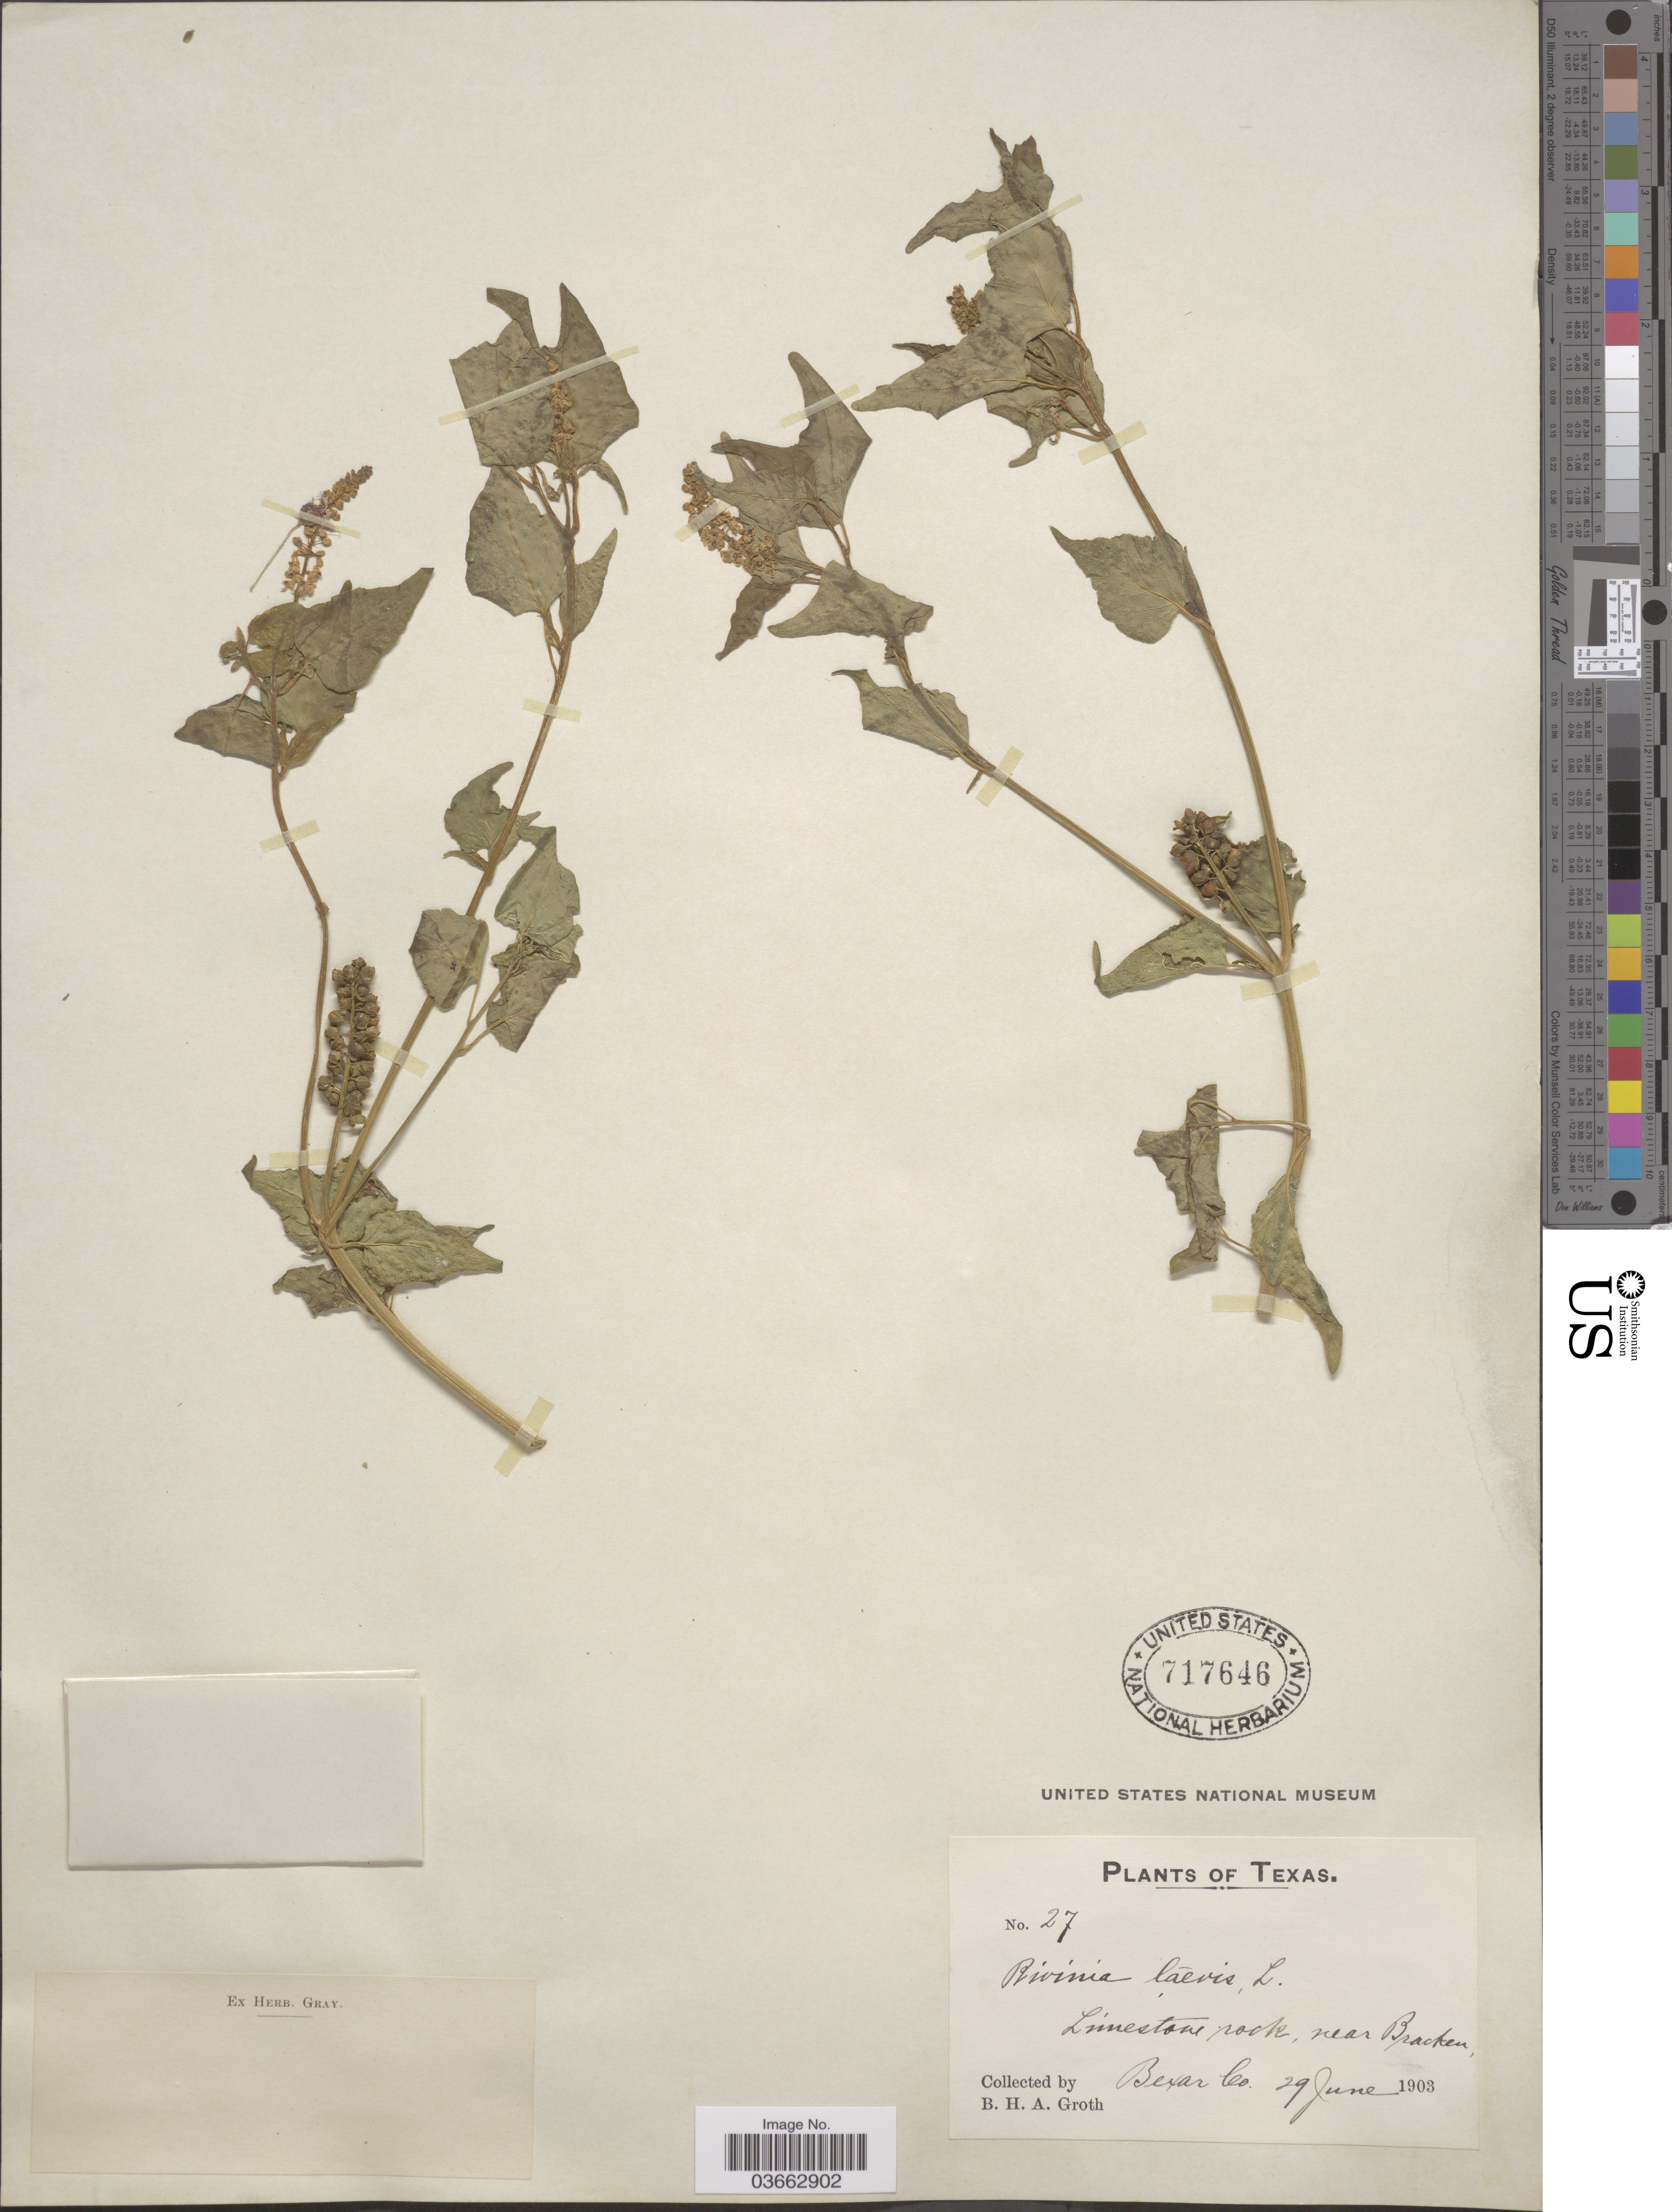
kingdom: Plantae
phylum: Tracheophyta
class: Magnoliopsida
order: Caryophyllales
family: Phytolaccaceae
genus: Rivina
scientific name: Rivina humilis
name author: L.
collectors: B. Groth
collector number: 27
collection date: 1903-06-29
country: United States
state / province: Texas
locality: Near Bracken, Bexar Co.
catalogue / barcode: US 717646